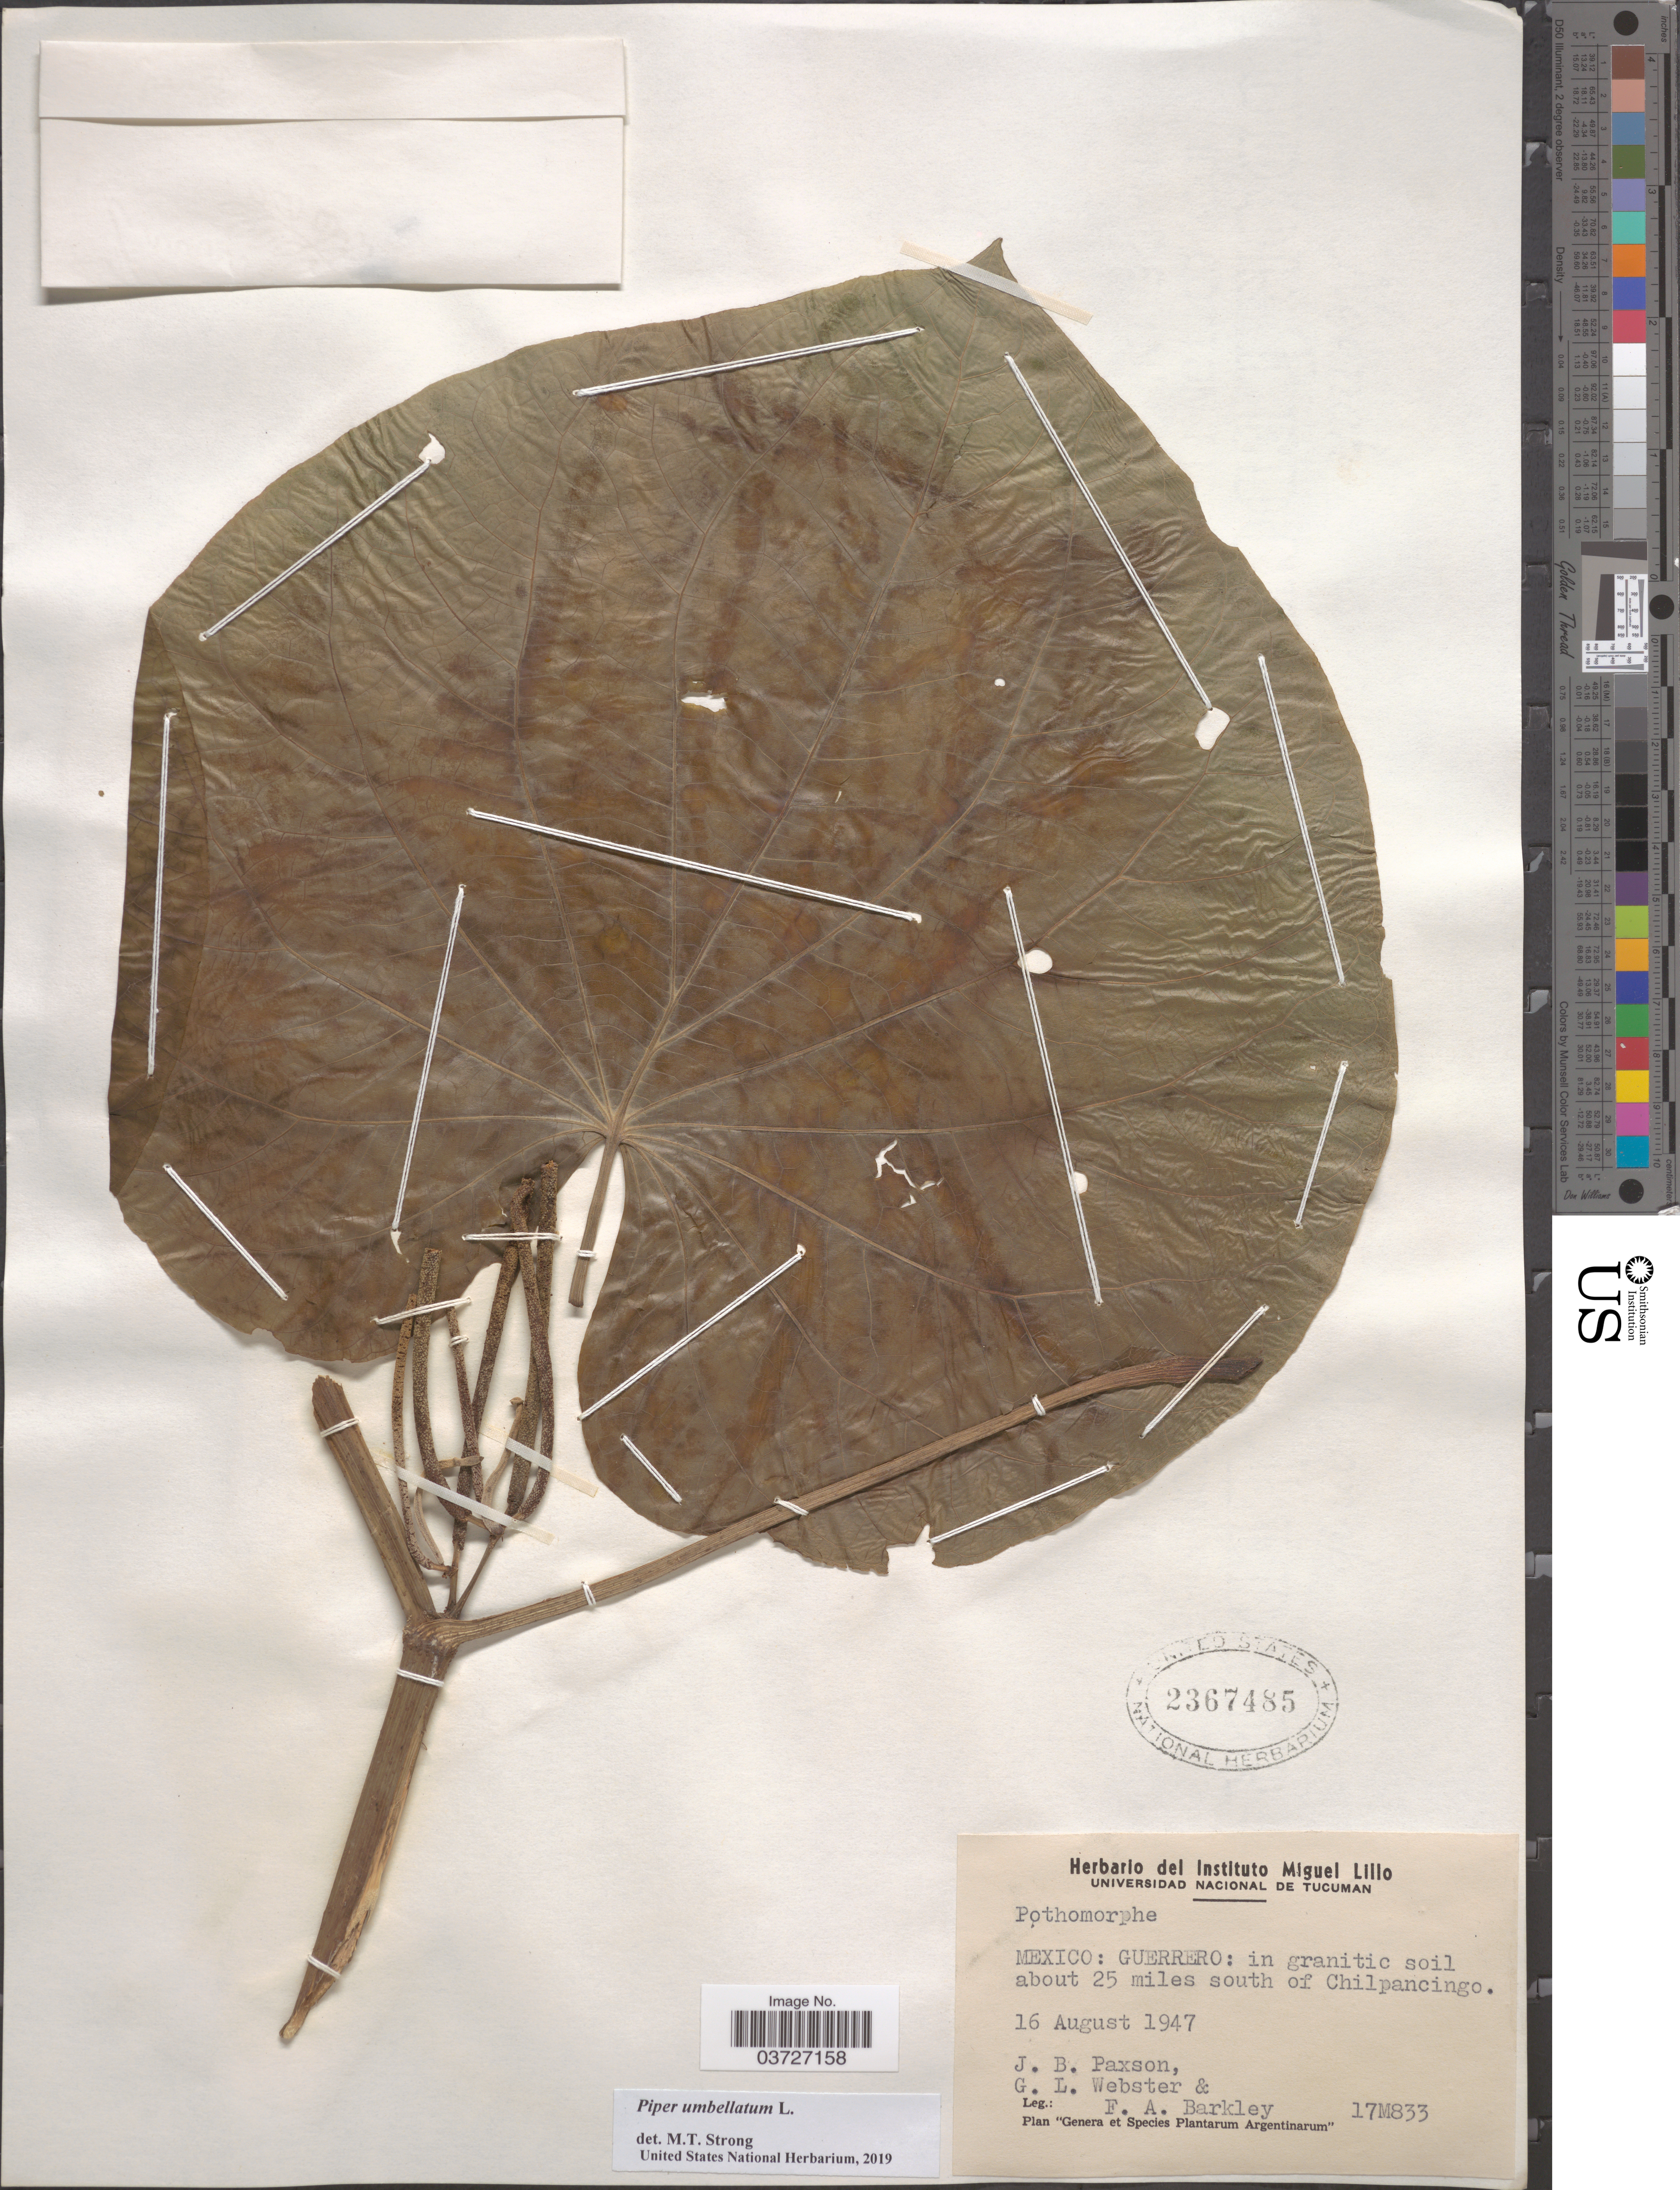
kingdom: Plantae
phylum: Tracheophyta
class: Magnoliopsida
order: Piperales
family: Piperaceae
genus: Piper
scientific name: Piper umbellatum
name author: L.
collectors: J. B. Paxson, G. L. Webster & F. A. Barkley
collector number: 17M833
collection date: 1947-08-16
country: Mexico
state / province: Guerrero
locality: In granitic soil about 25 miles south of Chilpancingo.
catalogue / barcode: US 2367485